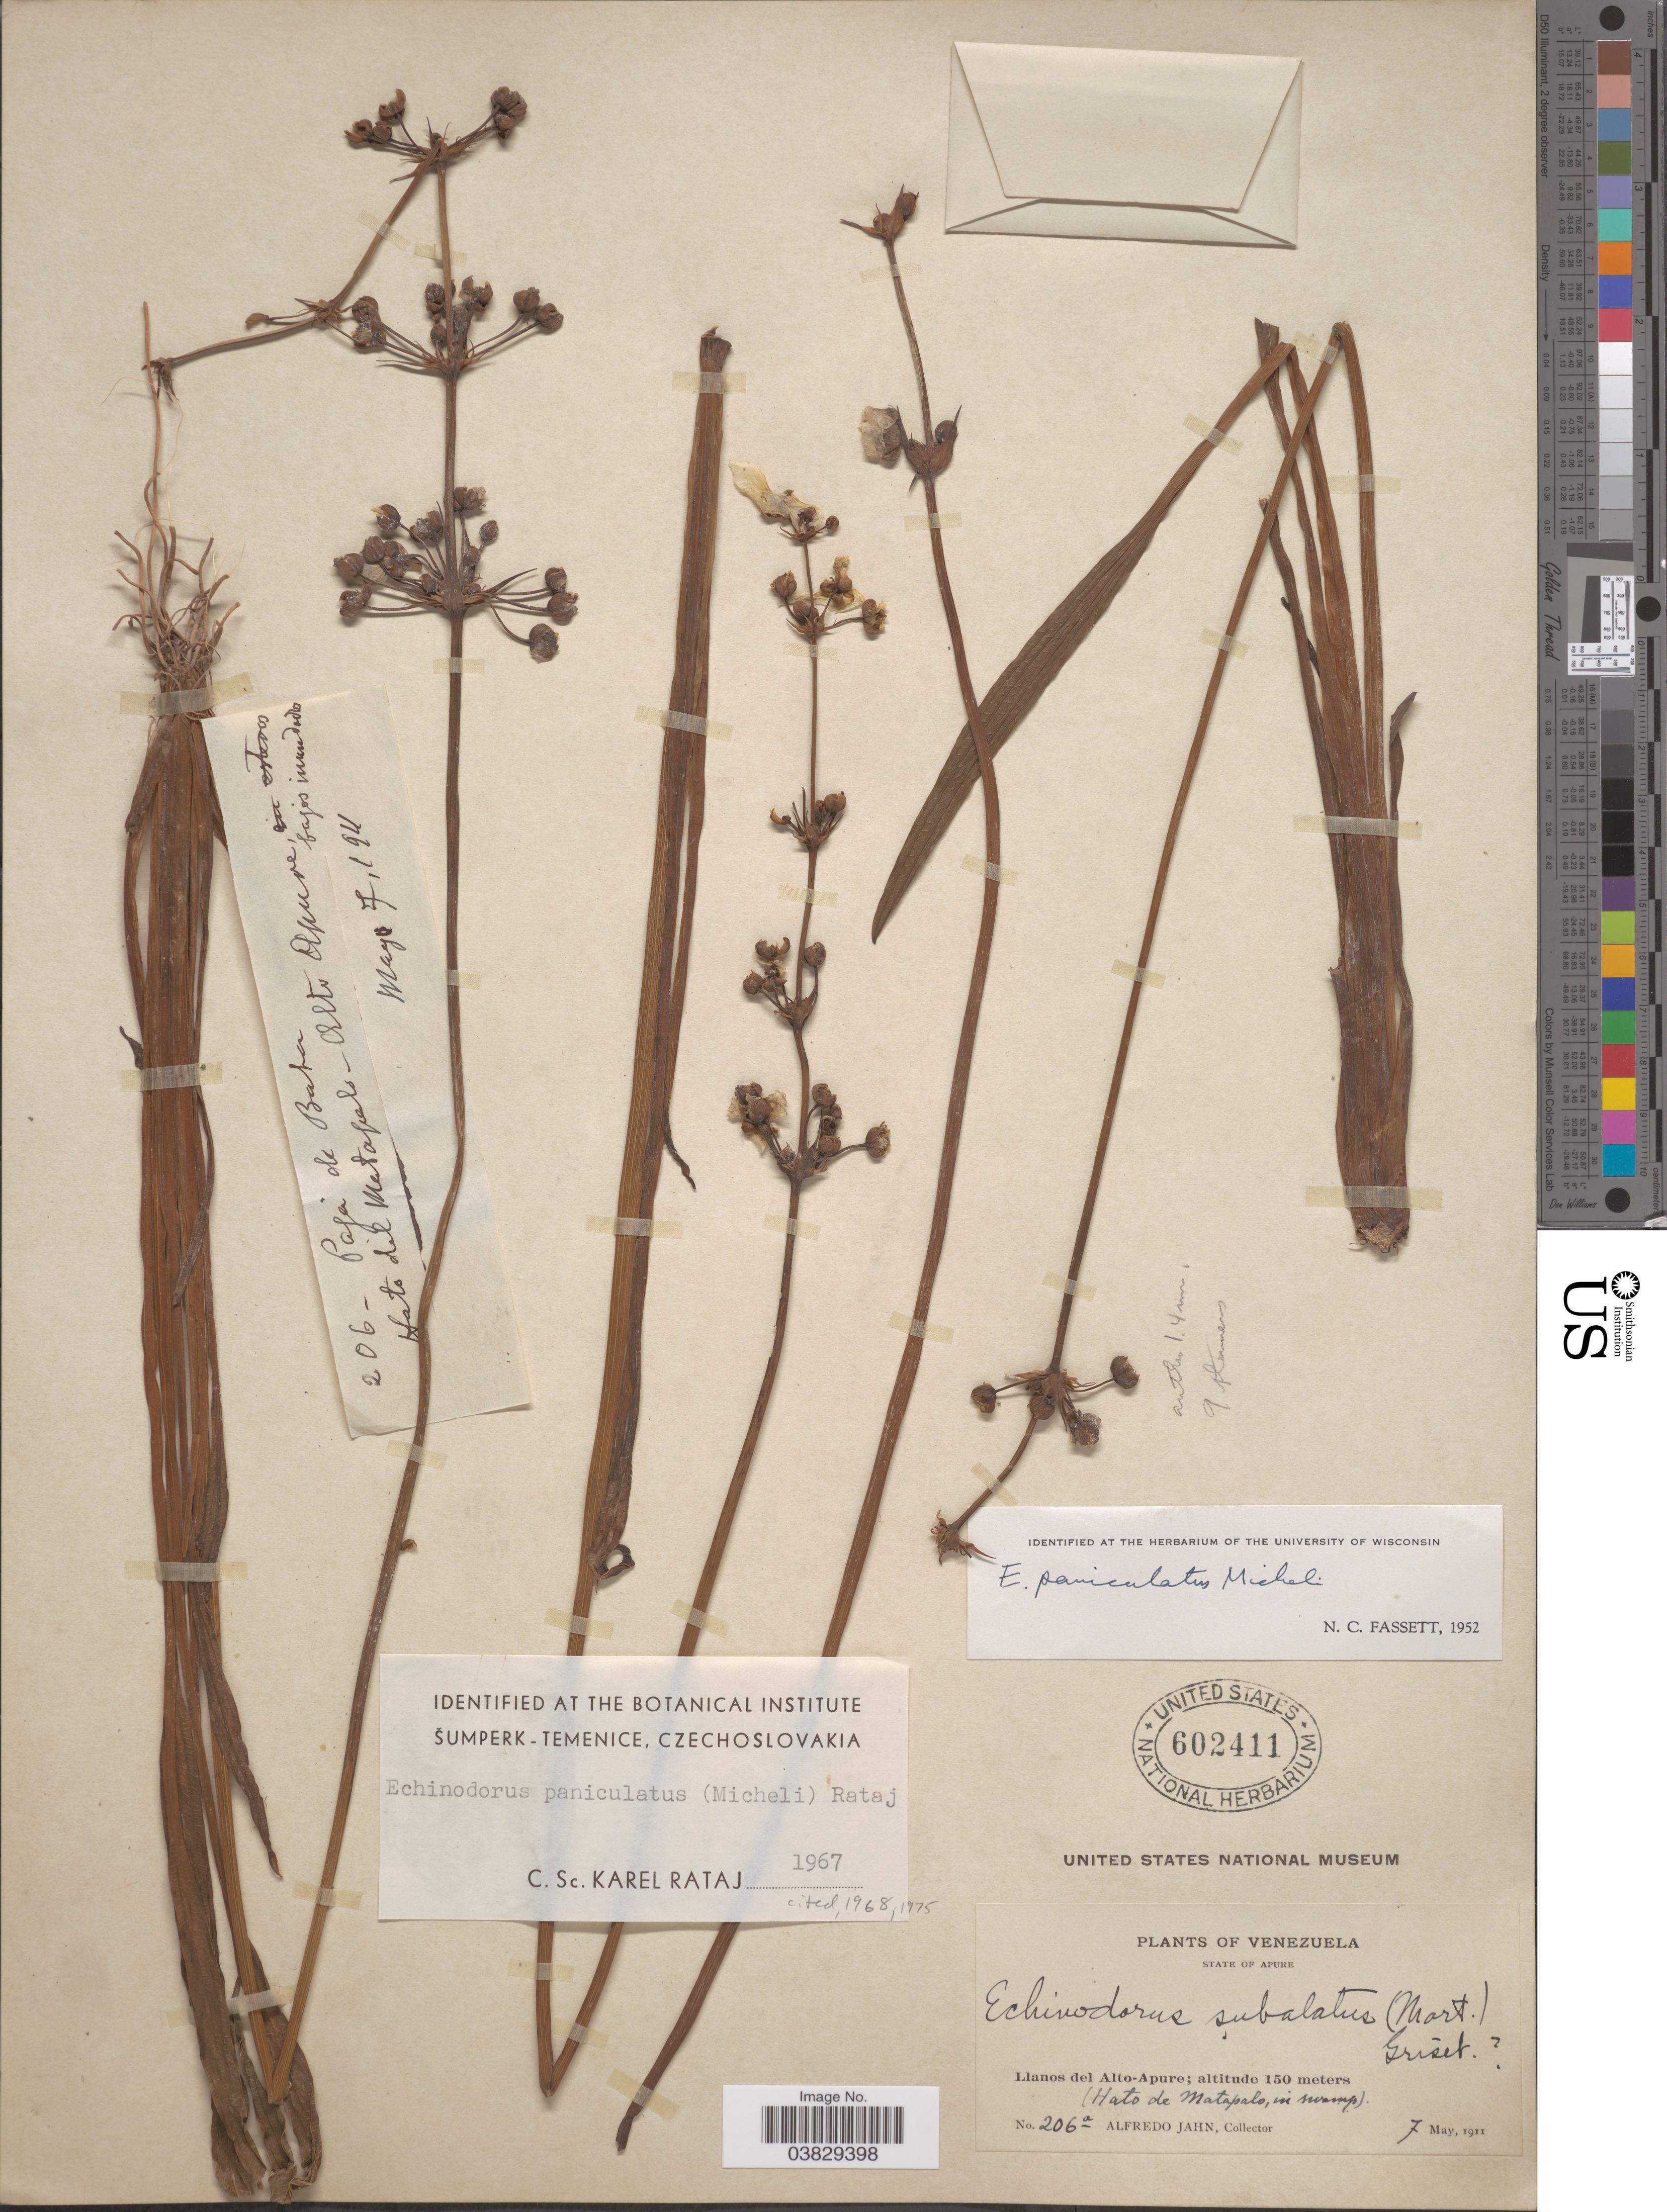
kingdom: Plantae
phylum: Tracheophyta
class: Liliopsida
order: Alismatales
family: Alismataceae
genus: Echinodorus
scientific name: Echinodorus paniculatus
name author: Micheli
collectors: A. Jahn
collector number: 206a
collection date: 1911-05-07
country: Venezuela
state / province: Apure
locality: Llanos del Alto-Apure.(Hato de Matapalo, in swamp).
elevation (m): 150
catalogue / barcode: US 602411